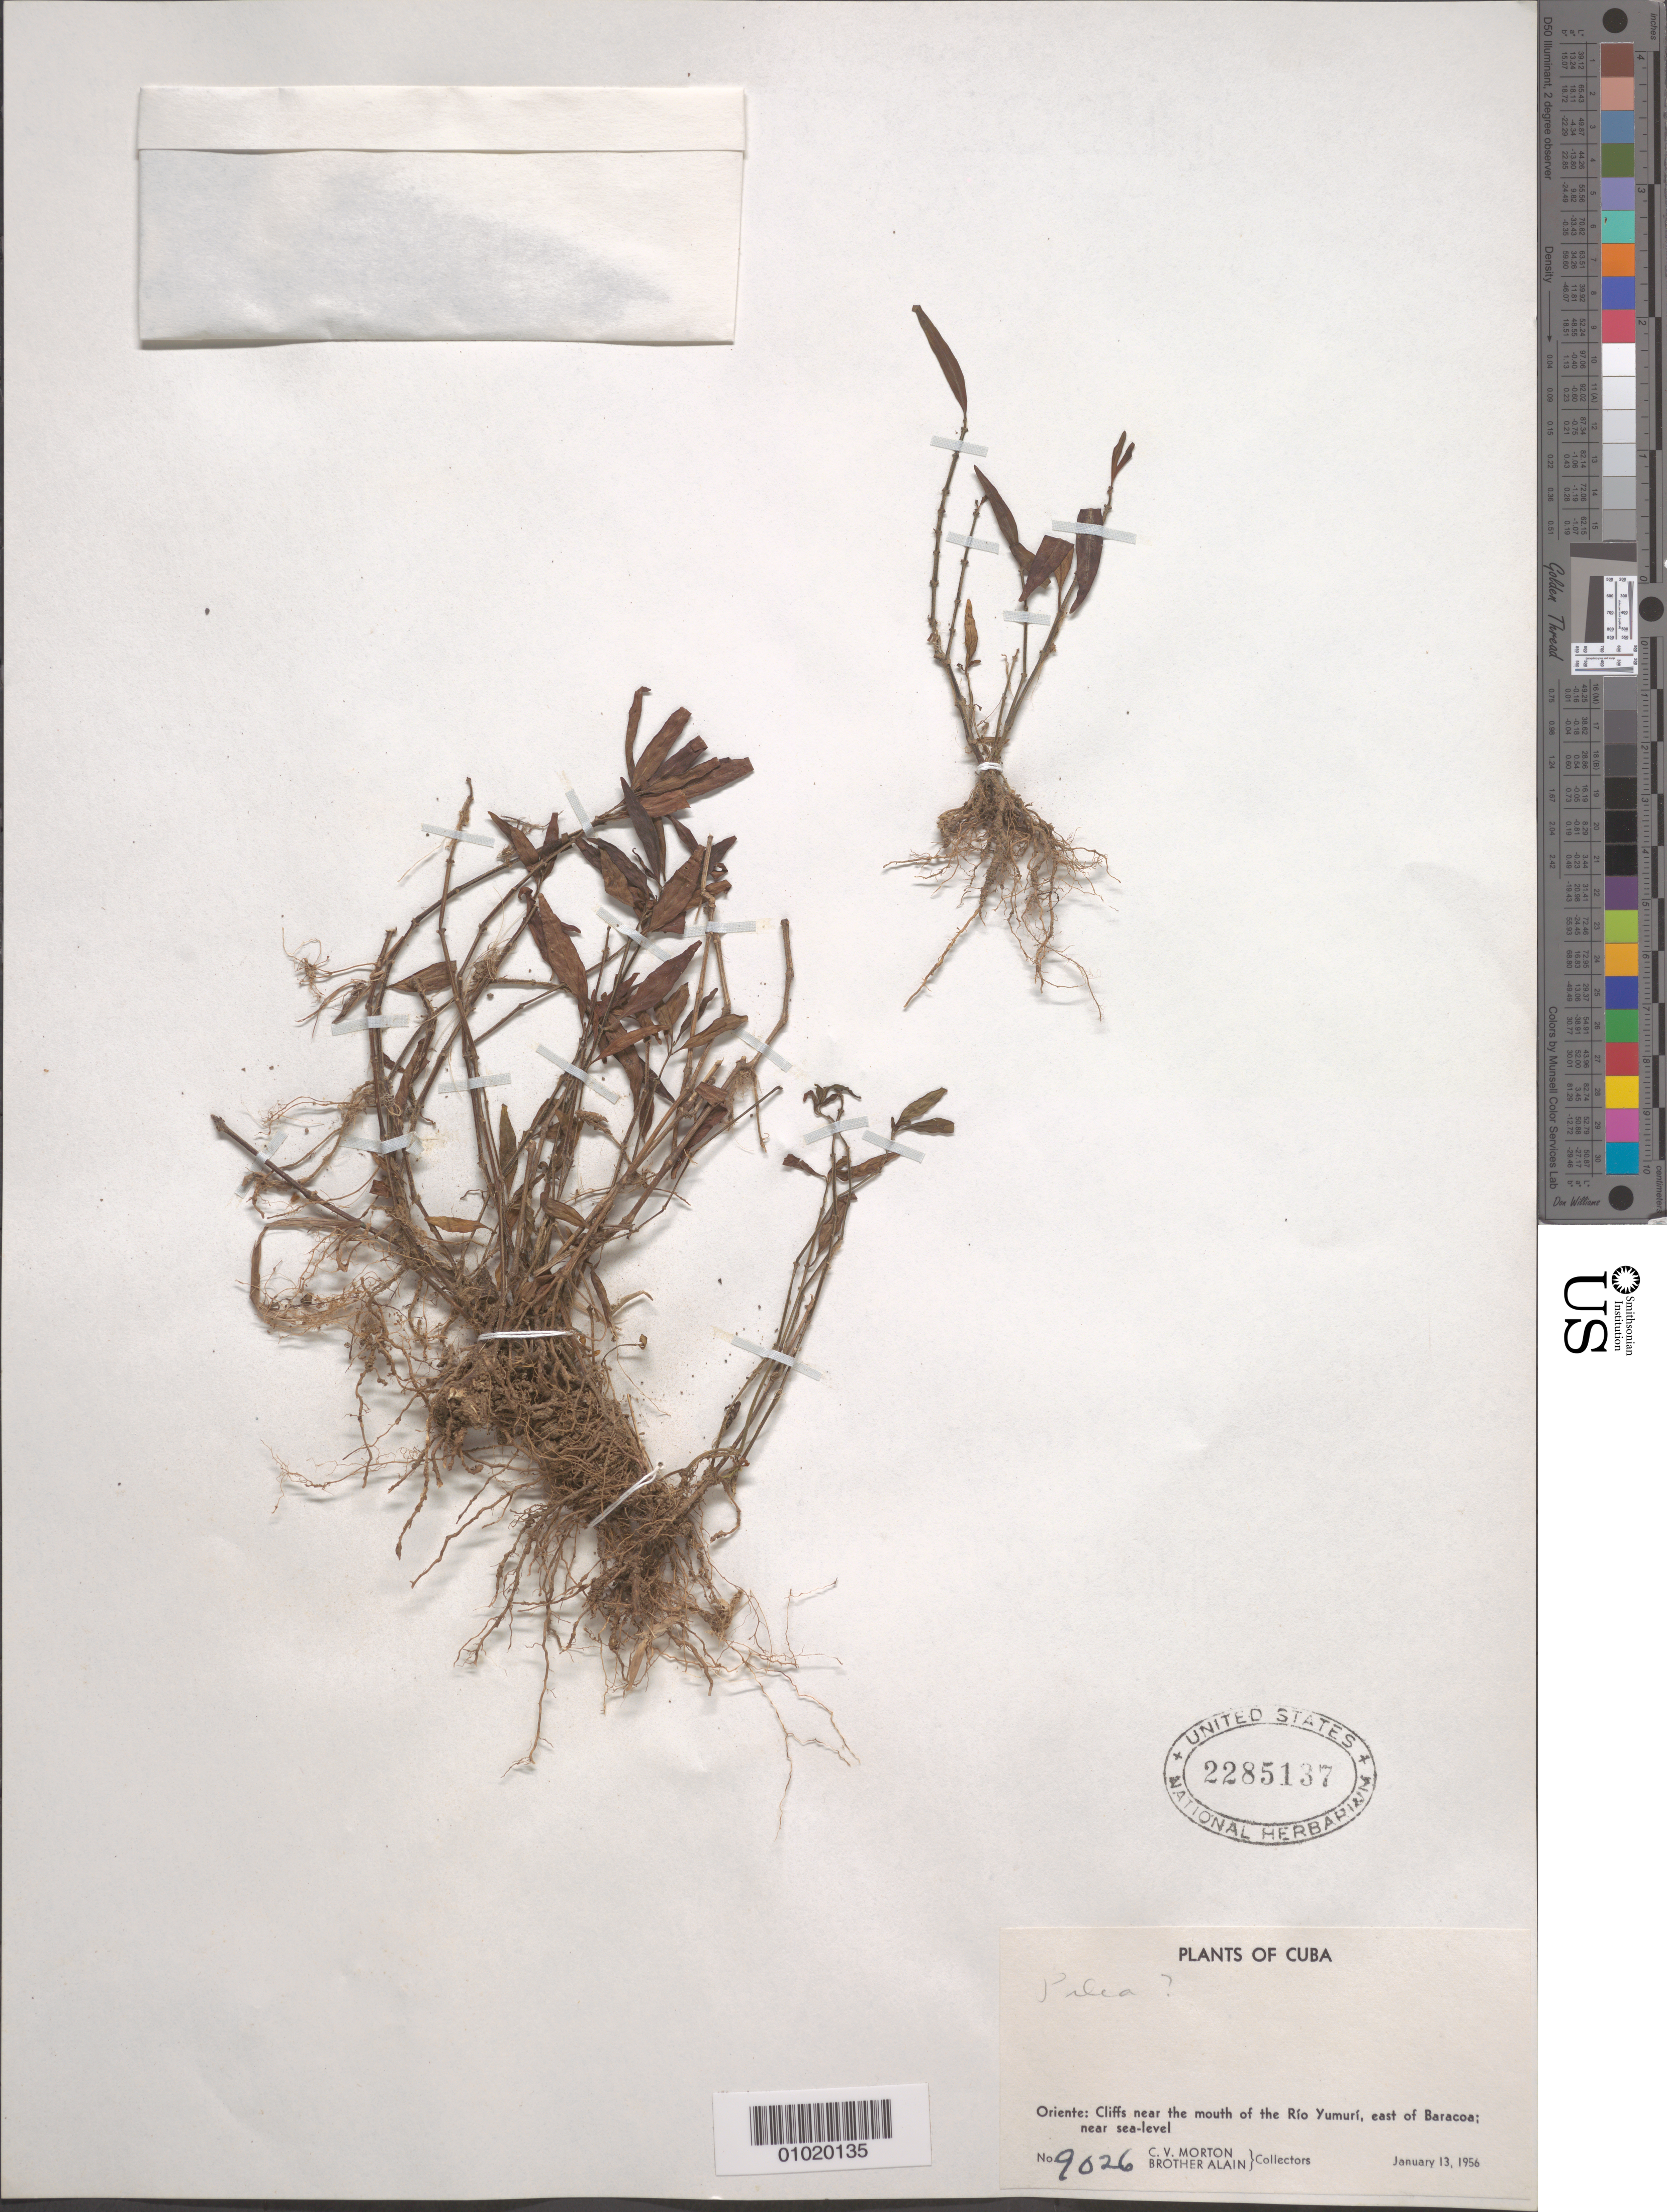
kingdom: Plantae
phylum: Tracheophyta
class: Magnoliopsida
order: Rosales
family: Urticaceae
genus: Pilea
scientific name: Pilea sp.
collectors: C. V. Morton & A. H. Liogier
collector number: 9026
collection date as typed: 13 Jan 1956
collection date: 1956-01-13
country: Cuba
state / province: Guantanamo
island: Cuba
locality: Cliffs near the mouth of the Rio Yumuri, east of Baracoa; near sea-level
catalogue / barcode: US 2285137